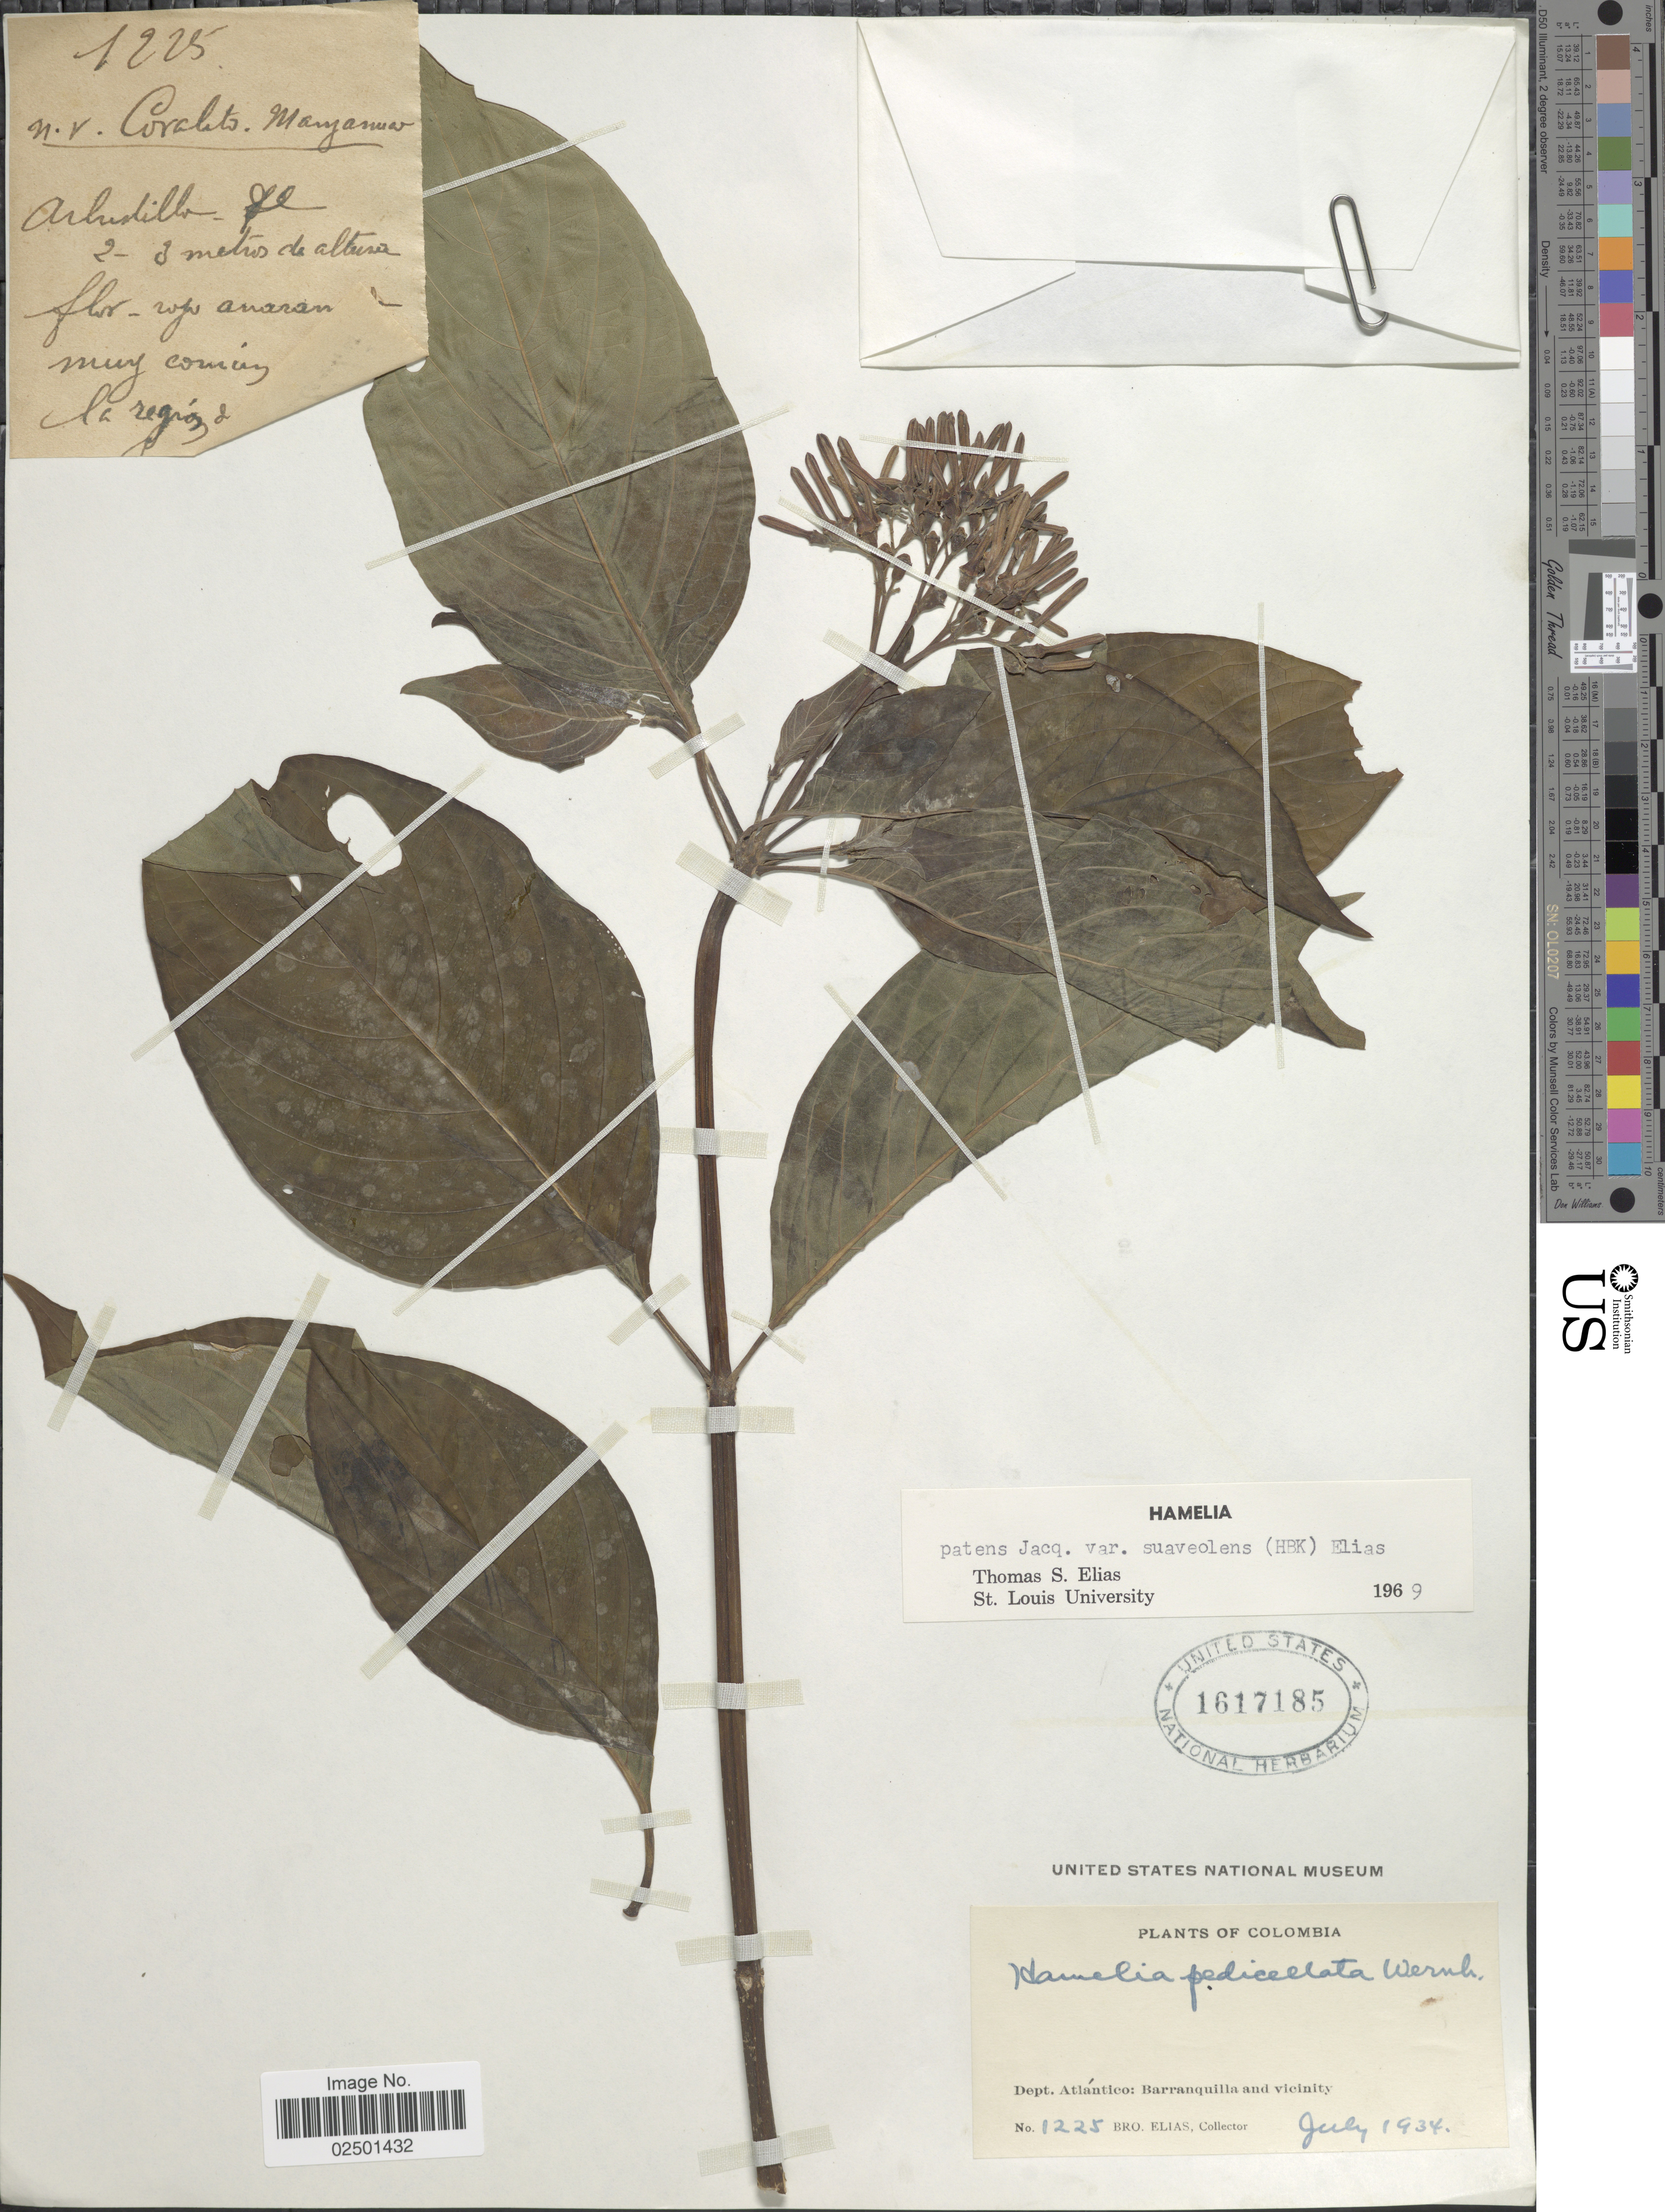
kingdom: Plantae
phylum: Tracheophyta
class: Magnoliopsida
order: Gentianales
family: Rubiaceae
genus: Hamelia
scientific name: Hamelia patens var. glabra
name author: Oerst.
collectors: Bro. Elias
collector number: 1225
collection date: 1934-07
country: Colombia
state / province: Atlántico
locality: Dept. Atlantico: Barranquilla and vicinity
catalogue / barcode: US 1617185